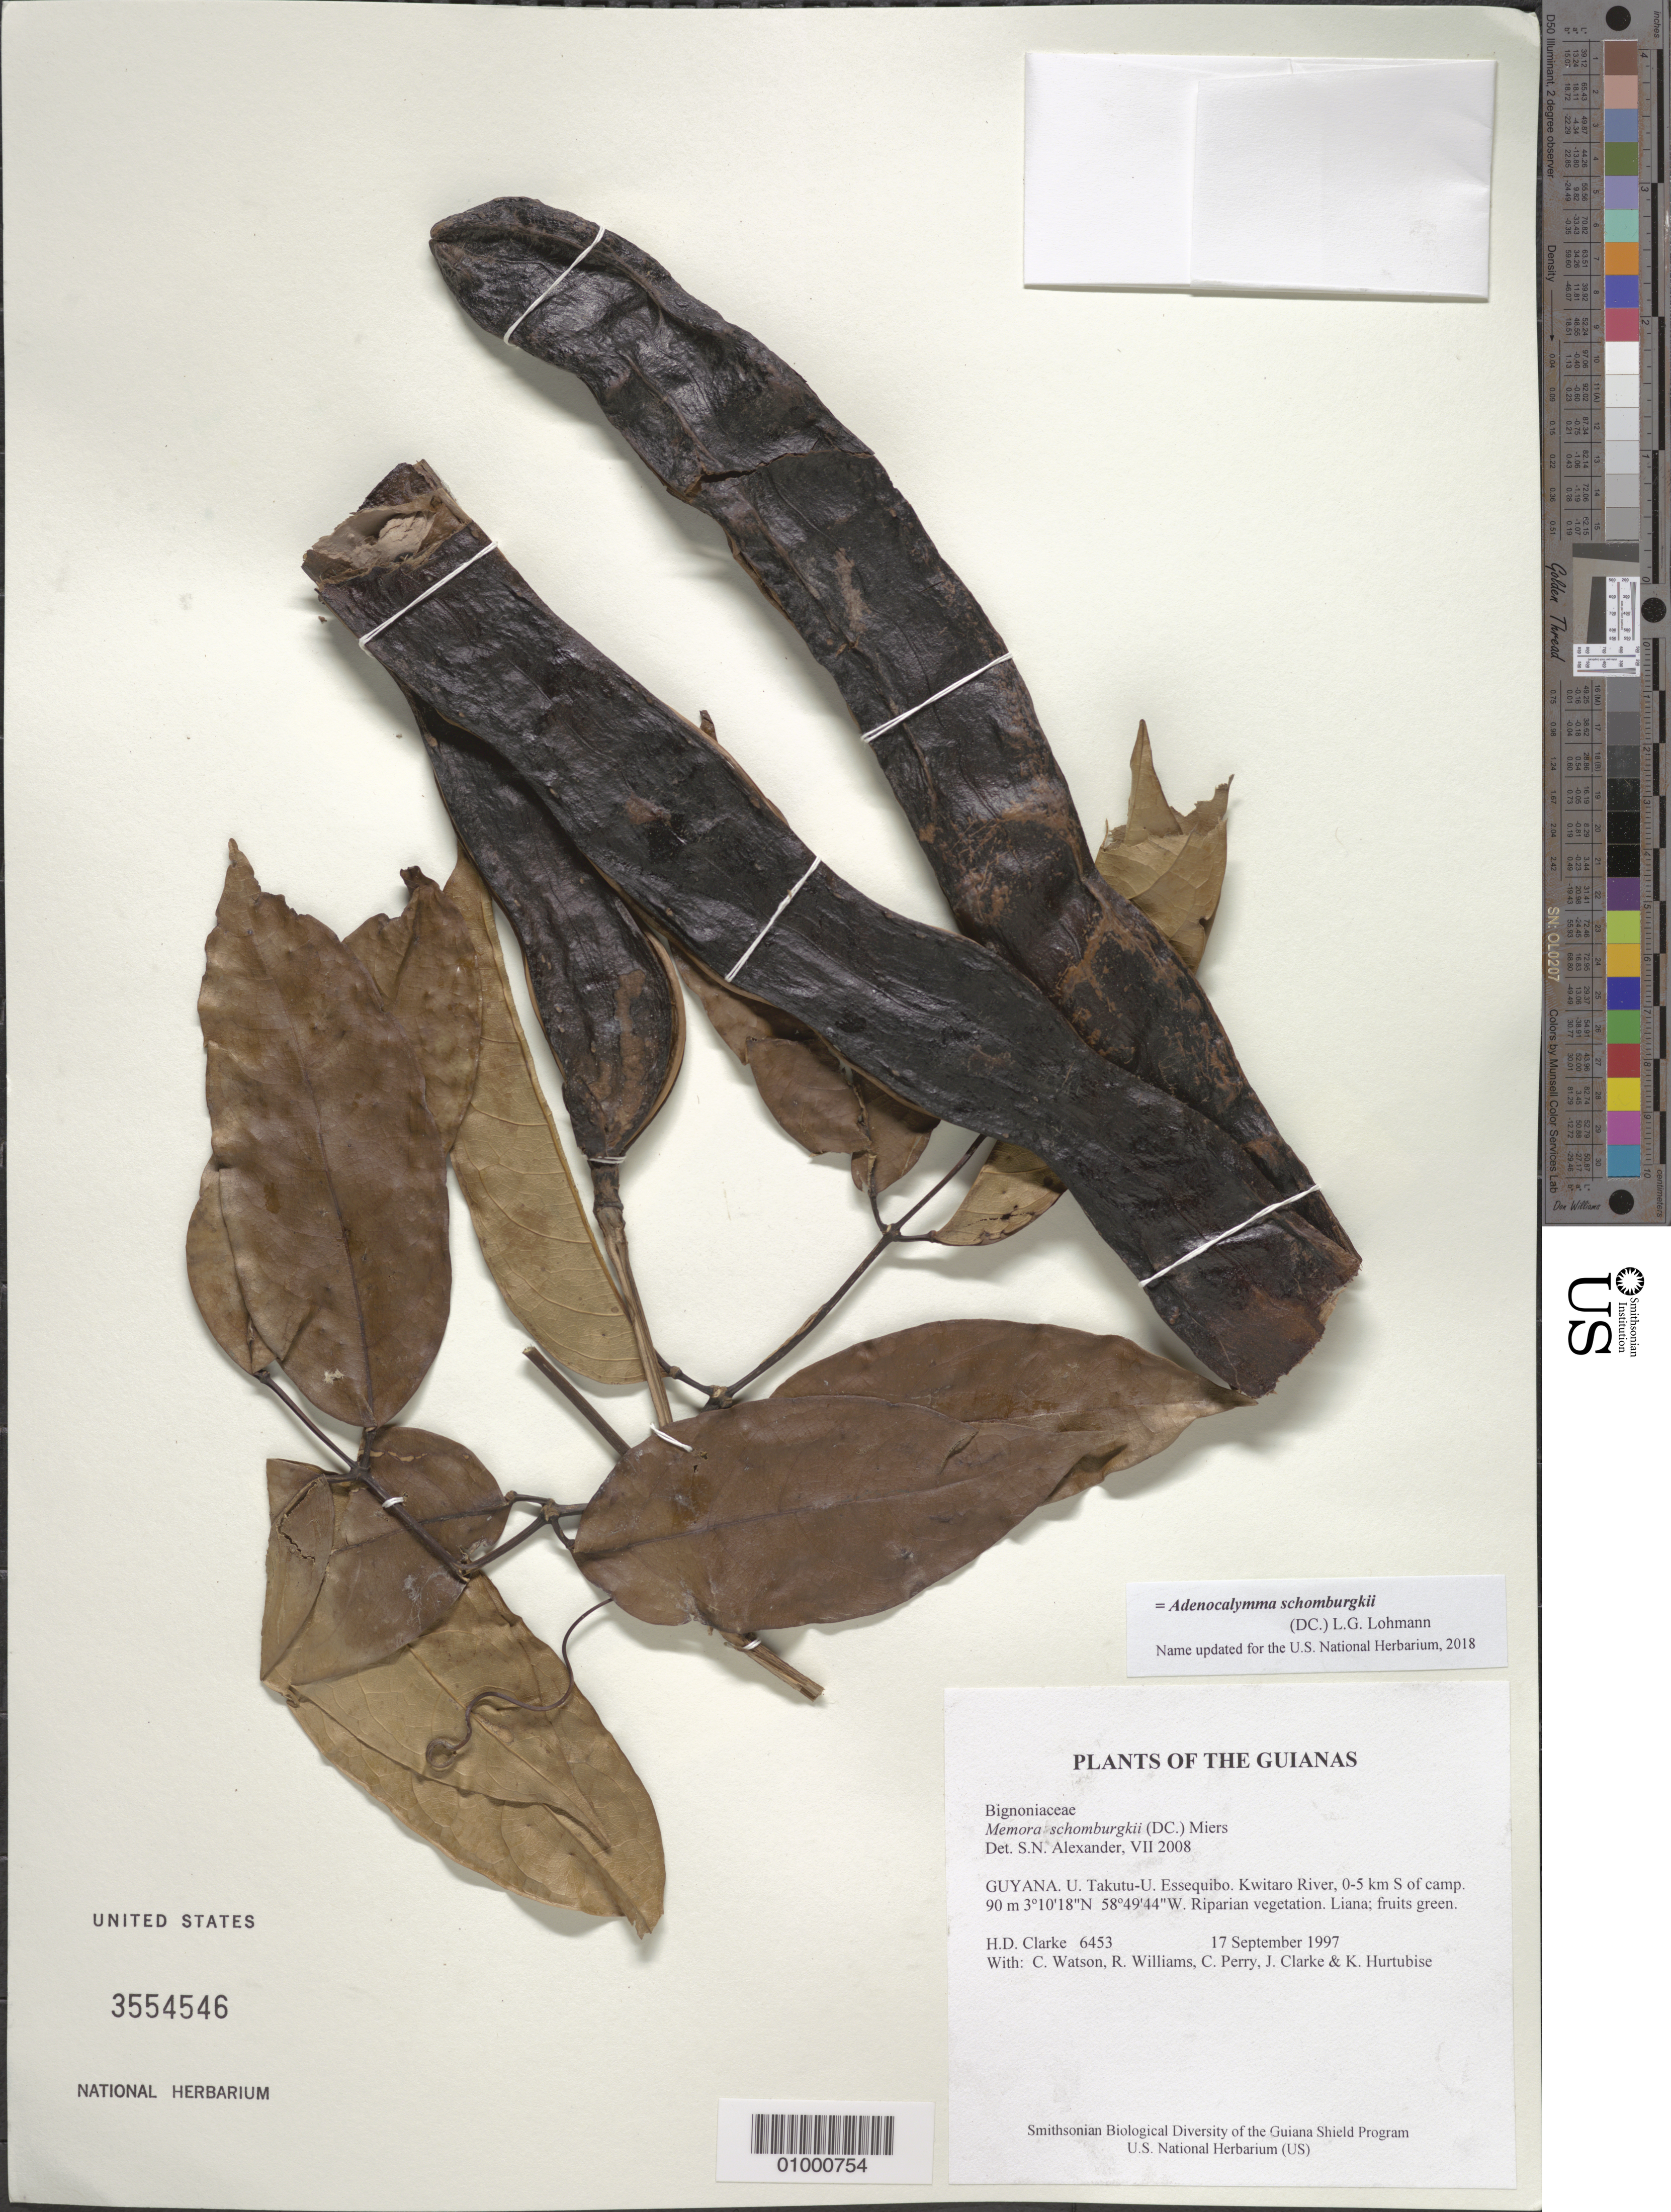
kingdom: Plantae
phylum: Tracheophyta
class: Magnoliopsida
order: Lamiales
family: Bignoniaceae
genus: Adenocalymma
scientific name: Adenocalymma schomburgkii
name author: (DC.) L.G. Lohmann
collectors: H. D. Clarke, C. Watson, R. Williams, C. Perry, J. Clarke & K. Hurtubise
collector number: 6453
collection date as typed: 17 September 1997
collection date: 1997-09-17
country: Guyana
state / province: U. Takutu-U. Essequibo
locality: Kwitaro River, 0-5 km S of camp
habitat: Riparian vegetation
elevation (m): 90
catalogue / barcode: US 3554546